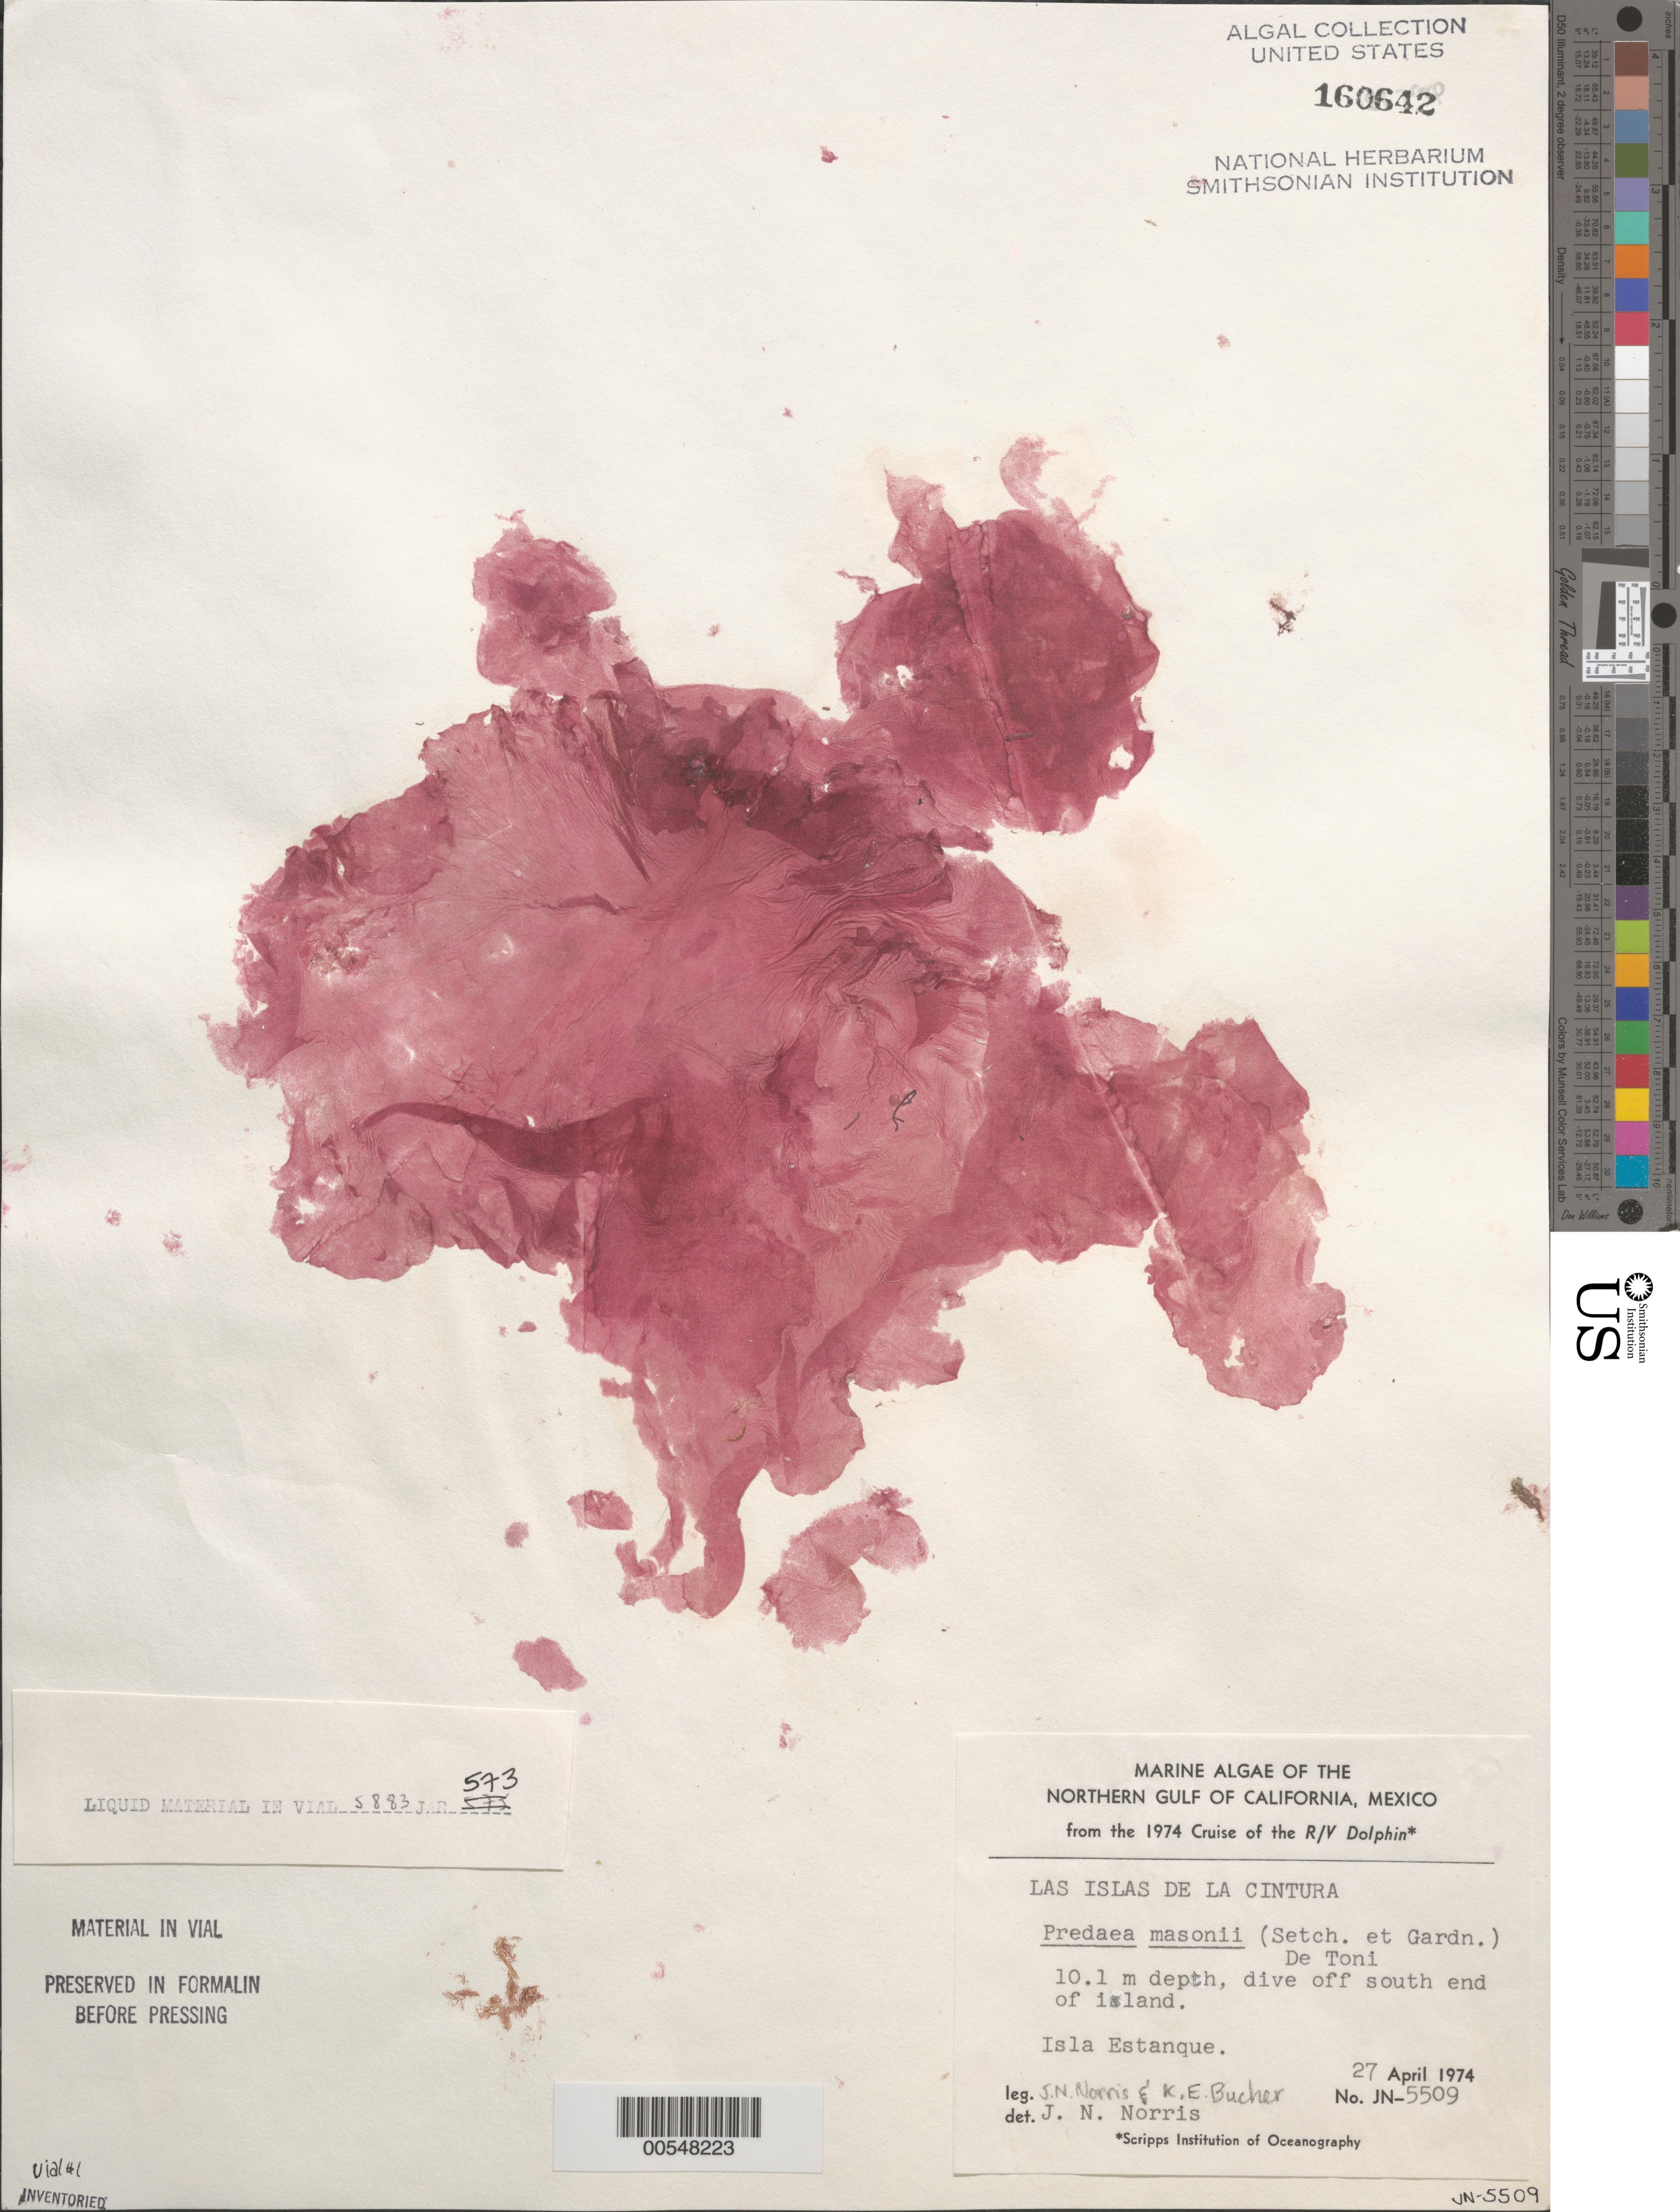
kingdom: Plantae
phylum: Rhodophyta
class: Florideophyceae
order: Nemastomatales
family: Nemastomataceae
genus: Predaea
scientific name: Predaea masonii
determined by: Norris, James N.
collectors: J. N. Norris & K. E. Bucher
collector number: JN-5509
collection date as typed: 27 Apr 1974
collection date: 1974-04-27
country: Mexico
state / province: Baja California Norte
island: Isla Estanque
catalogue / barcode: US 160642